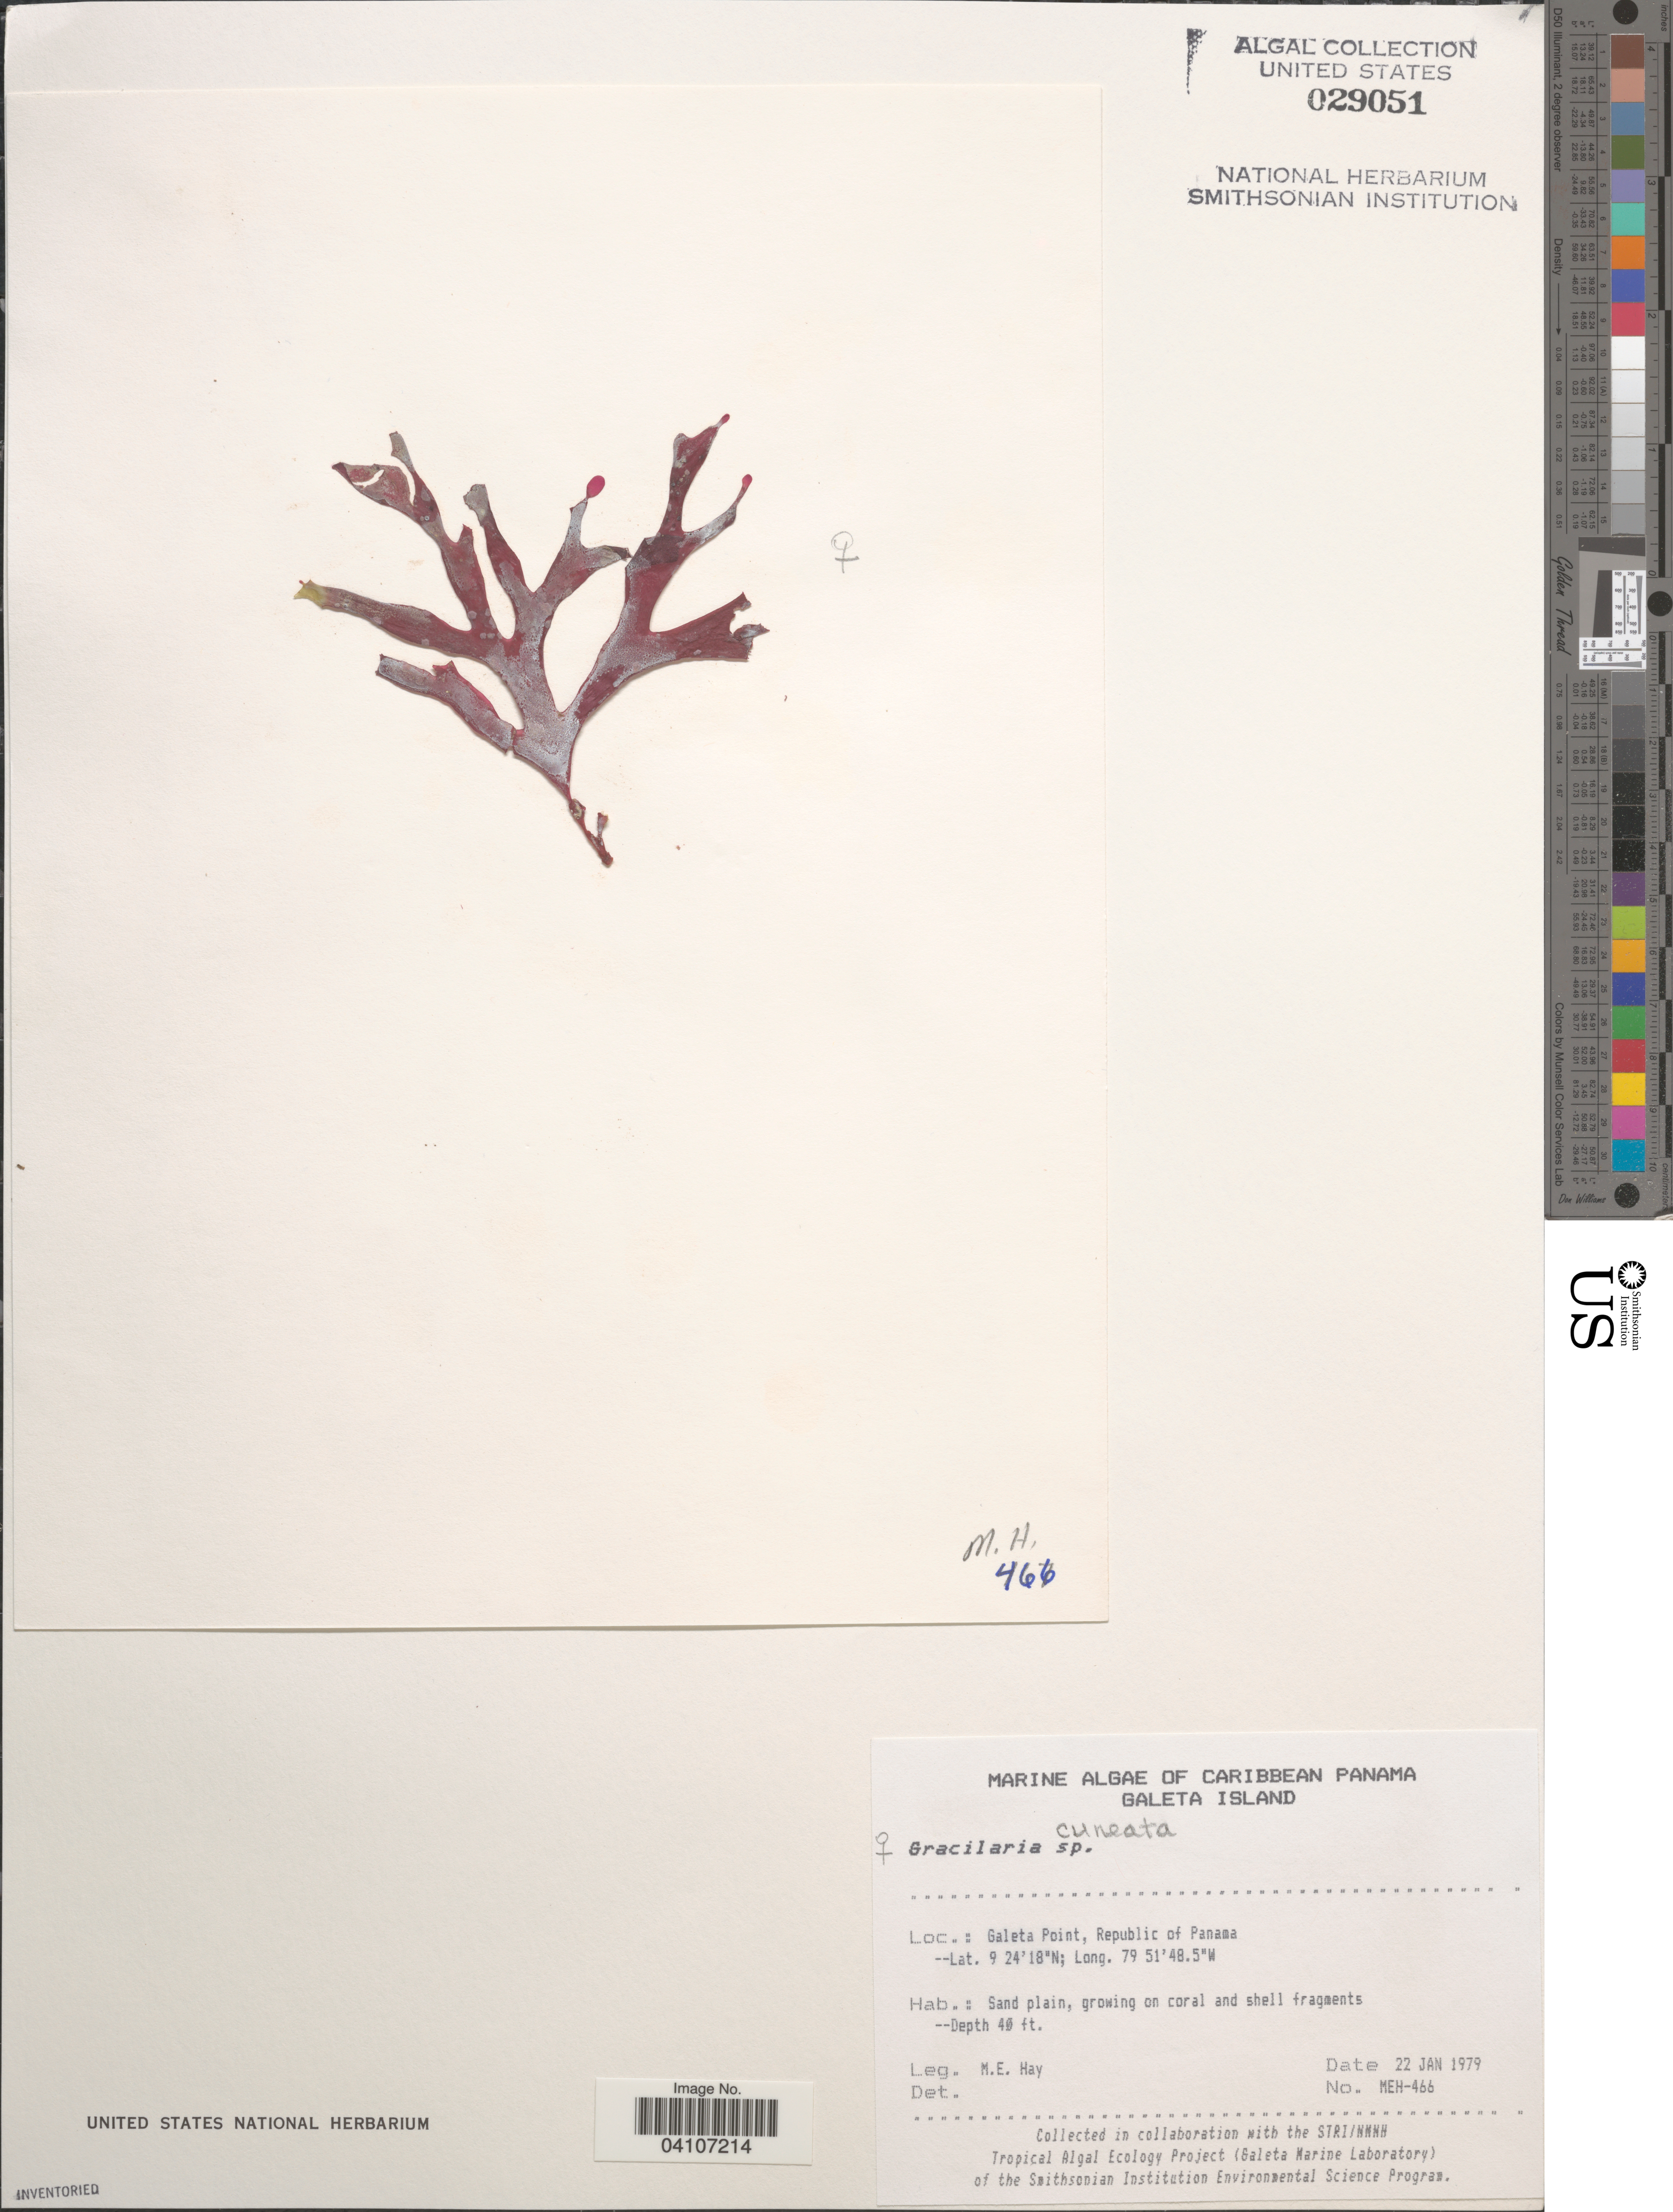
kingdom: Plantae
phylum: Rhodophyta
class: Florideophyceae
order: Gracilariales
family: Gracilariaceae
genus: Gracilaria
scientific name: Gracilaria cuneata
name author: Aresch.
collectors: M. E. Hay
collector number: MEH-466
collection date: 1979-01-22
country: Panama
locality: Caribbean Panama. Galeta Island. Galeta Point, Republic of Panama.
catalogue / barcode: US 29051